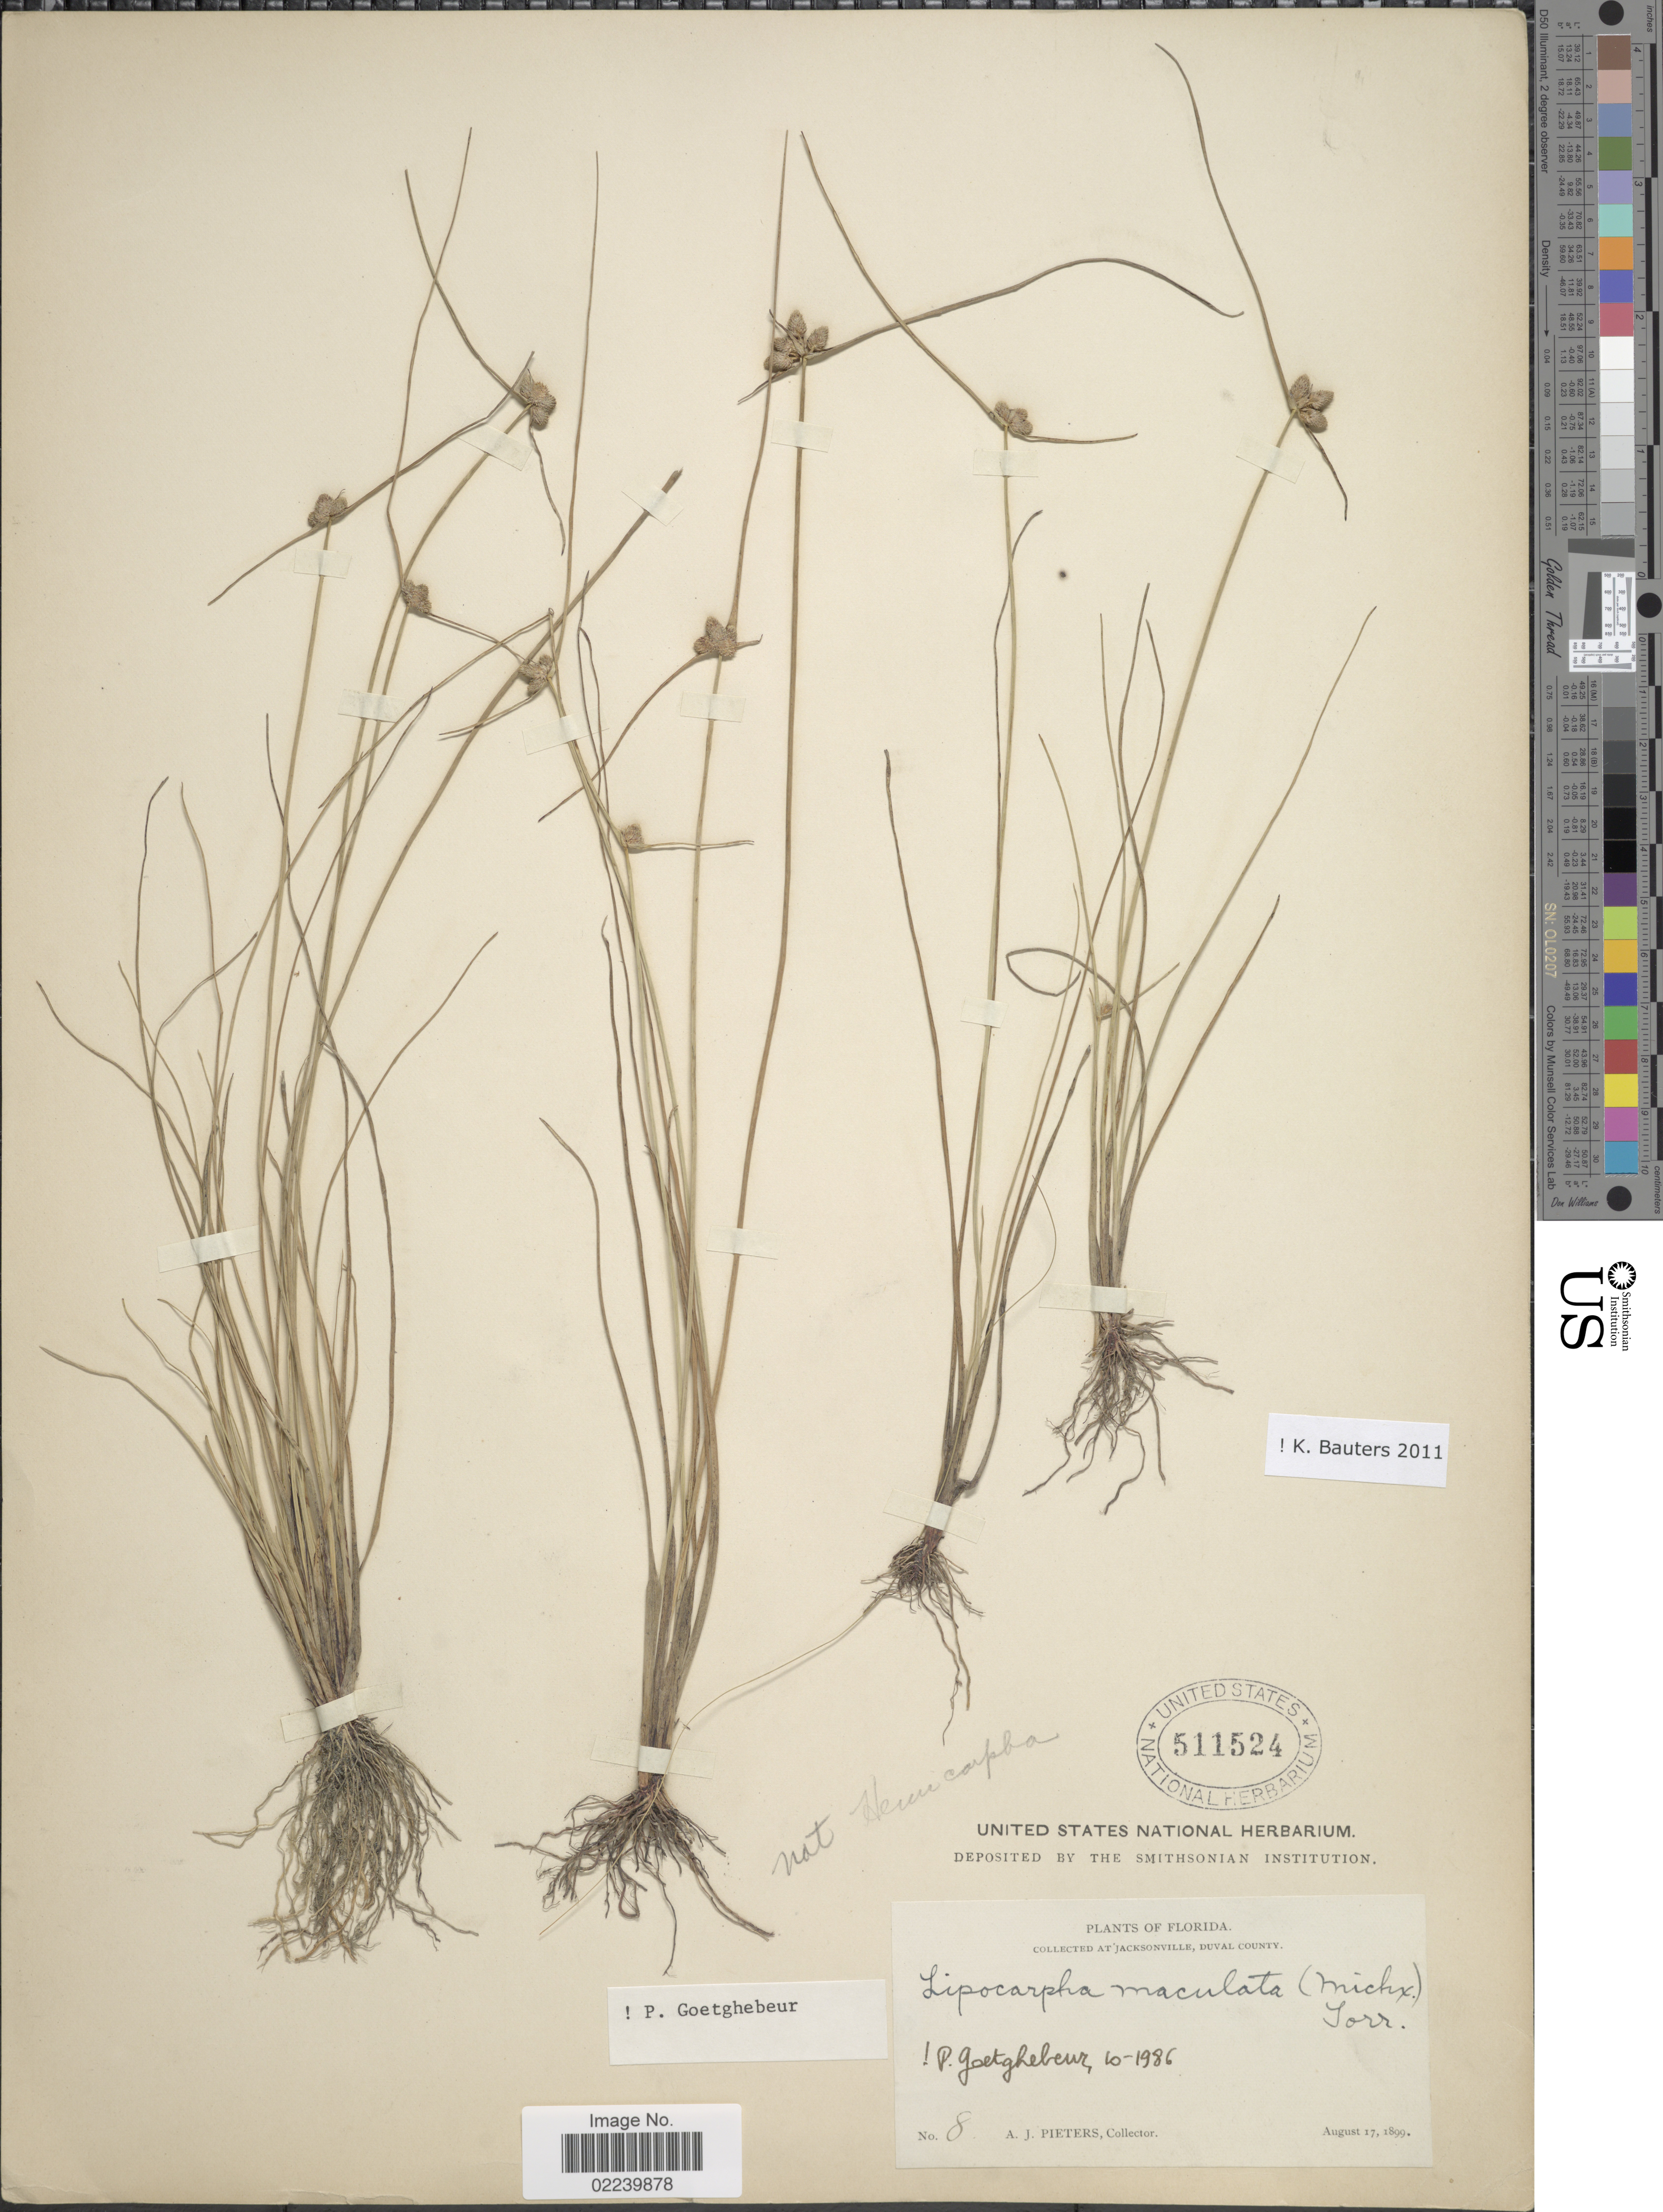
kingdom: Plantae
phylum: Tracheophyta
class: Liliopsida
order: Poales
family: Cyperaceae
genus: Cyperus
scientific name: Cyperus neotropicalis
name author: Alain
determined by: Strong, M. T., (US), Smithsonian Institution - National Museum of Natural History (UNITED STATES)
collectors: A. Pieters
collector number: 8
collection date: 1899-08-17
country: United States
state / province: Florida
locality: At Jacksonville, Duval County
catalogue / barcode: US 511524